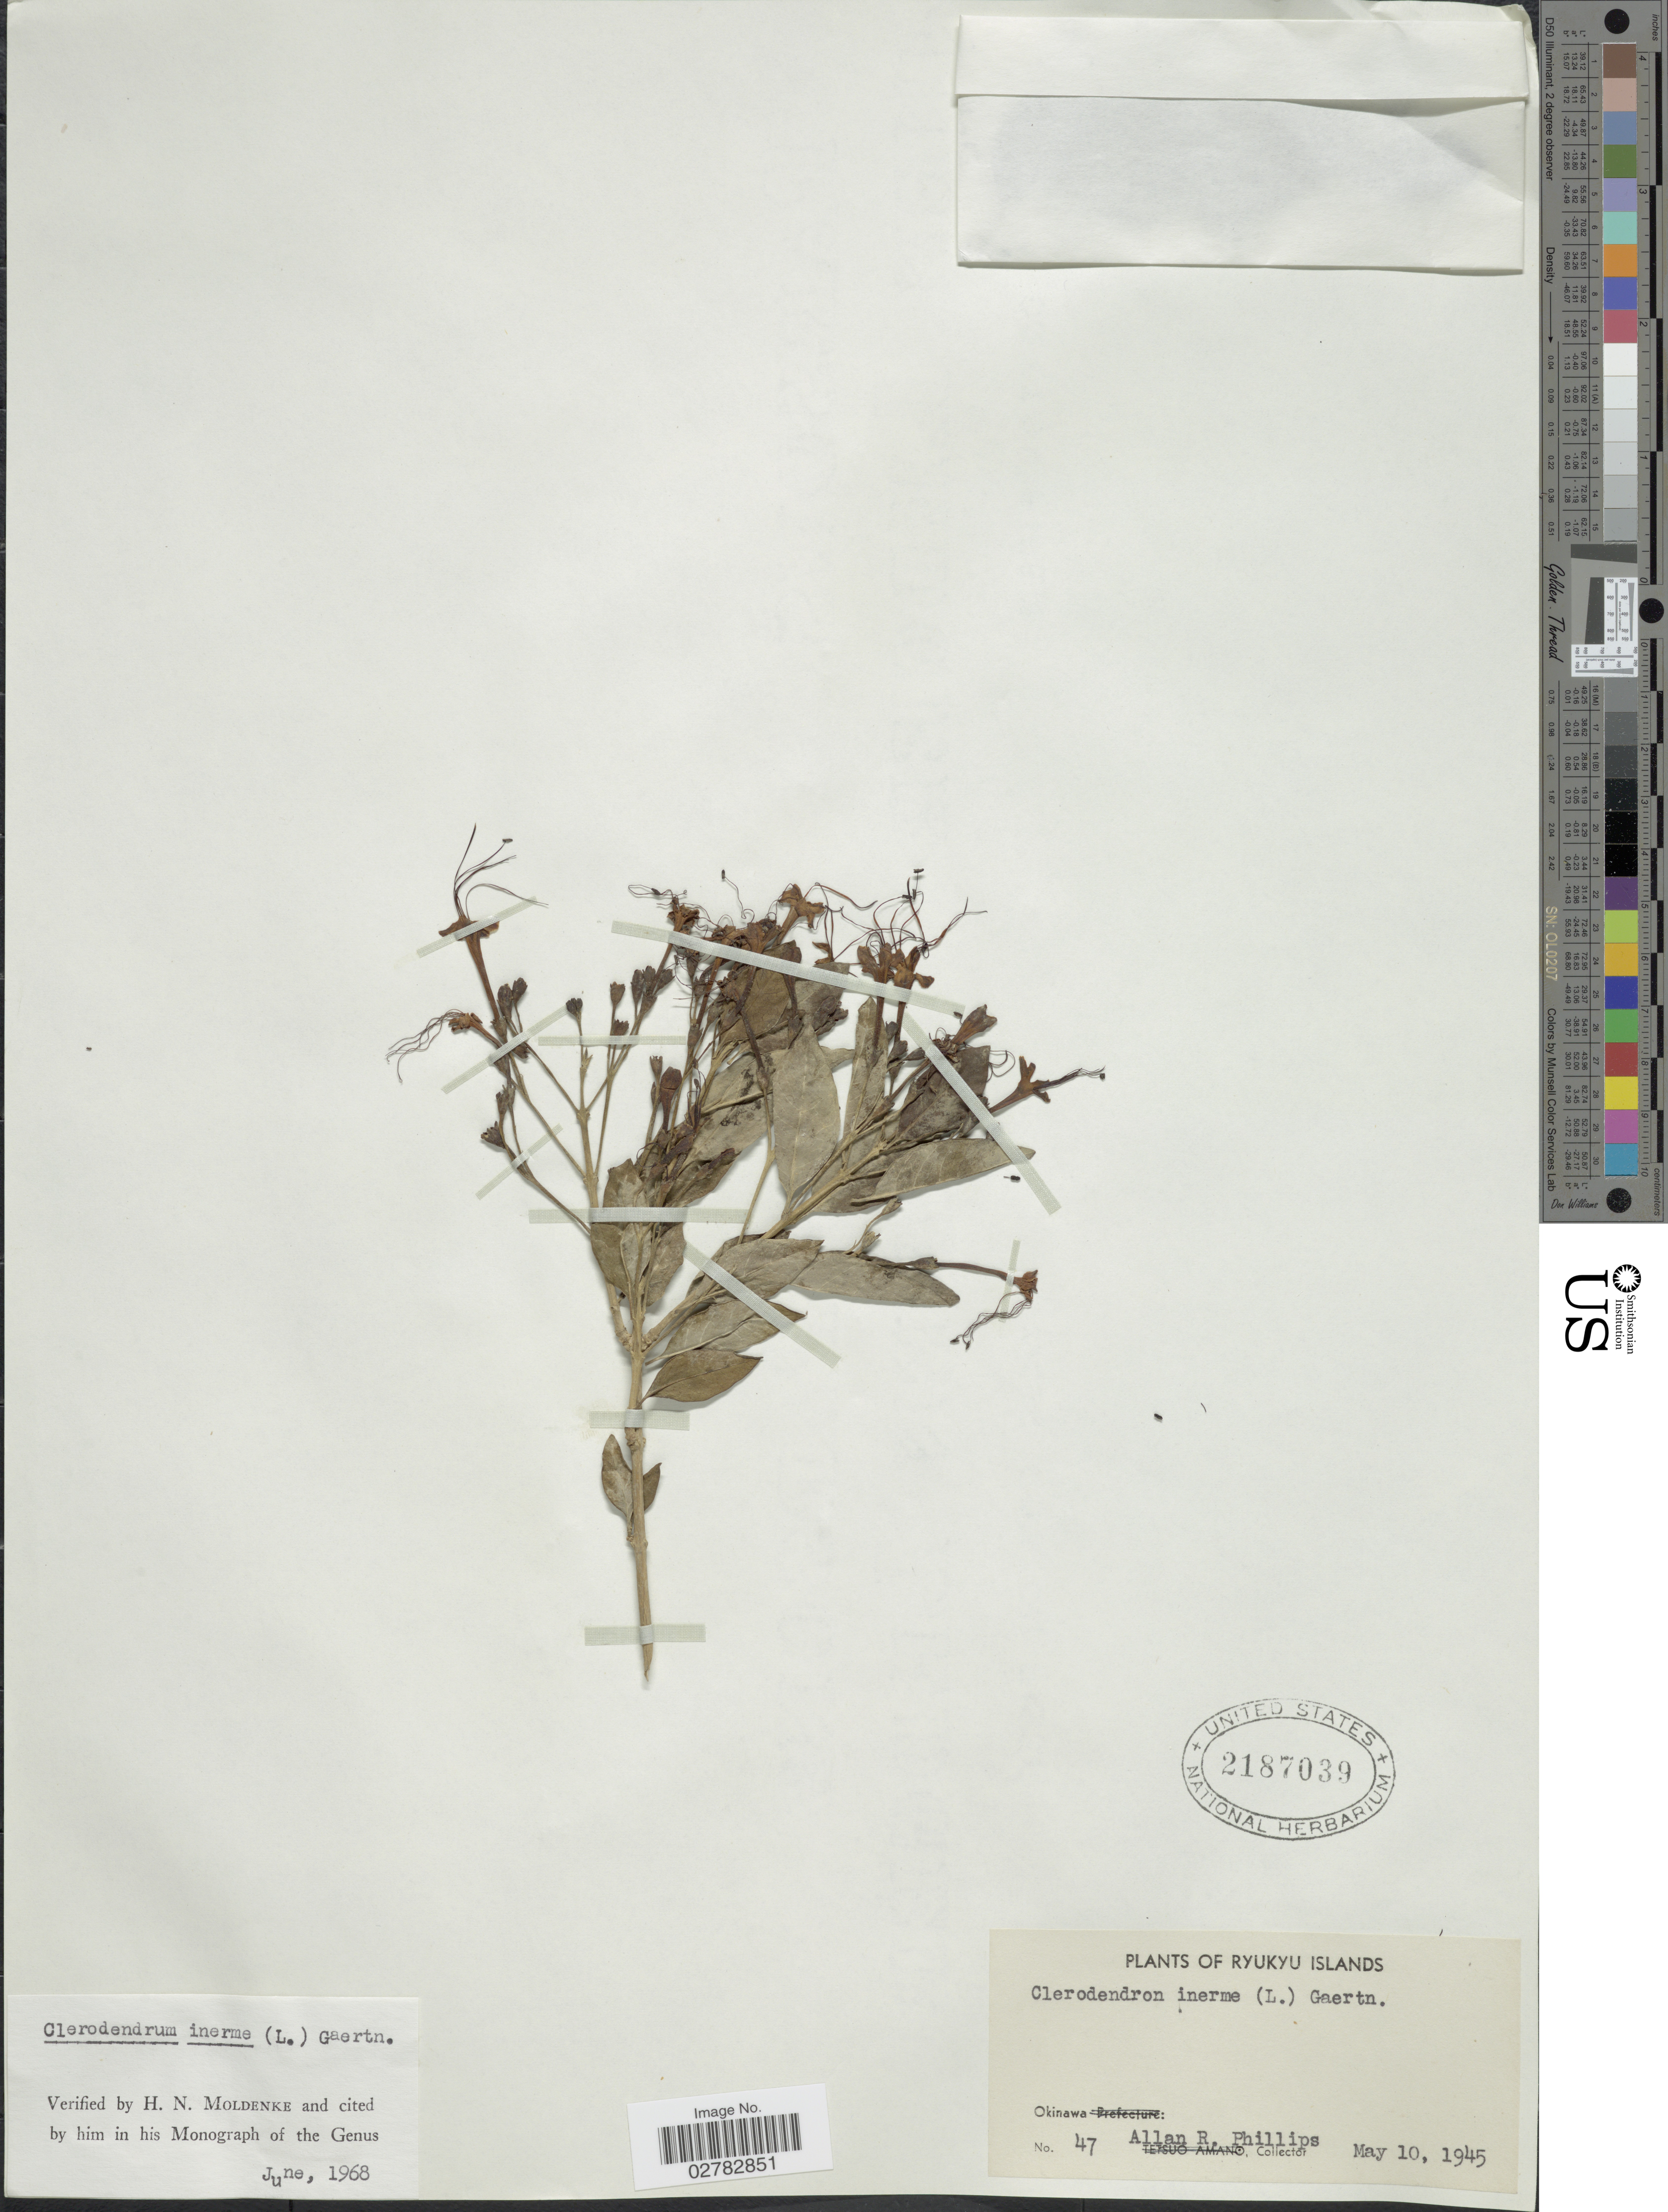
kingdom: Plantae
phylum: Tracheophyta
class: Magnoliopsida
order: Lamiales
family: Lamiaceae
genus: Clerodendrum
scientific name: Clerodendrum inerme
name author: (L.) Gaertn.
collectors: A. R. Phillips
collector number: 47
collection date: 1945-05-10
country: Japan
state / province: Okinawa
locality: Ryukyu Islands.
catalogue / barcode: US 2187039